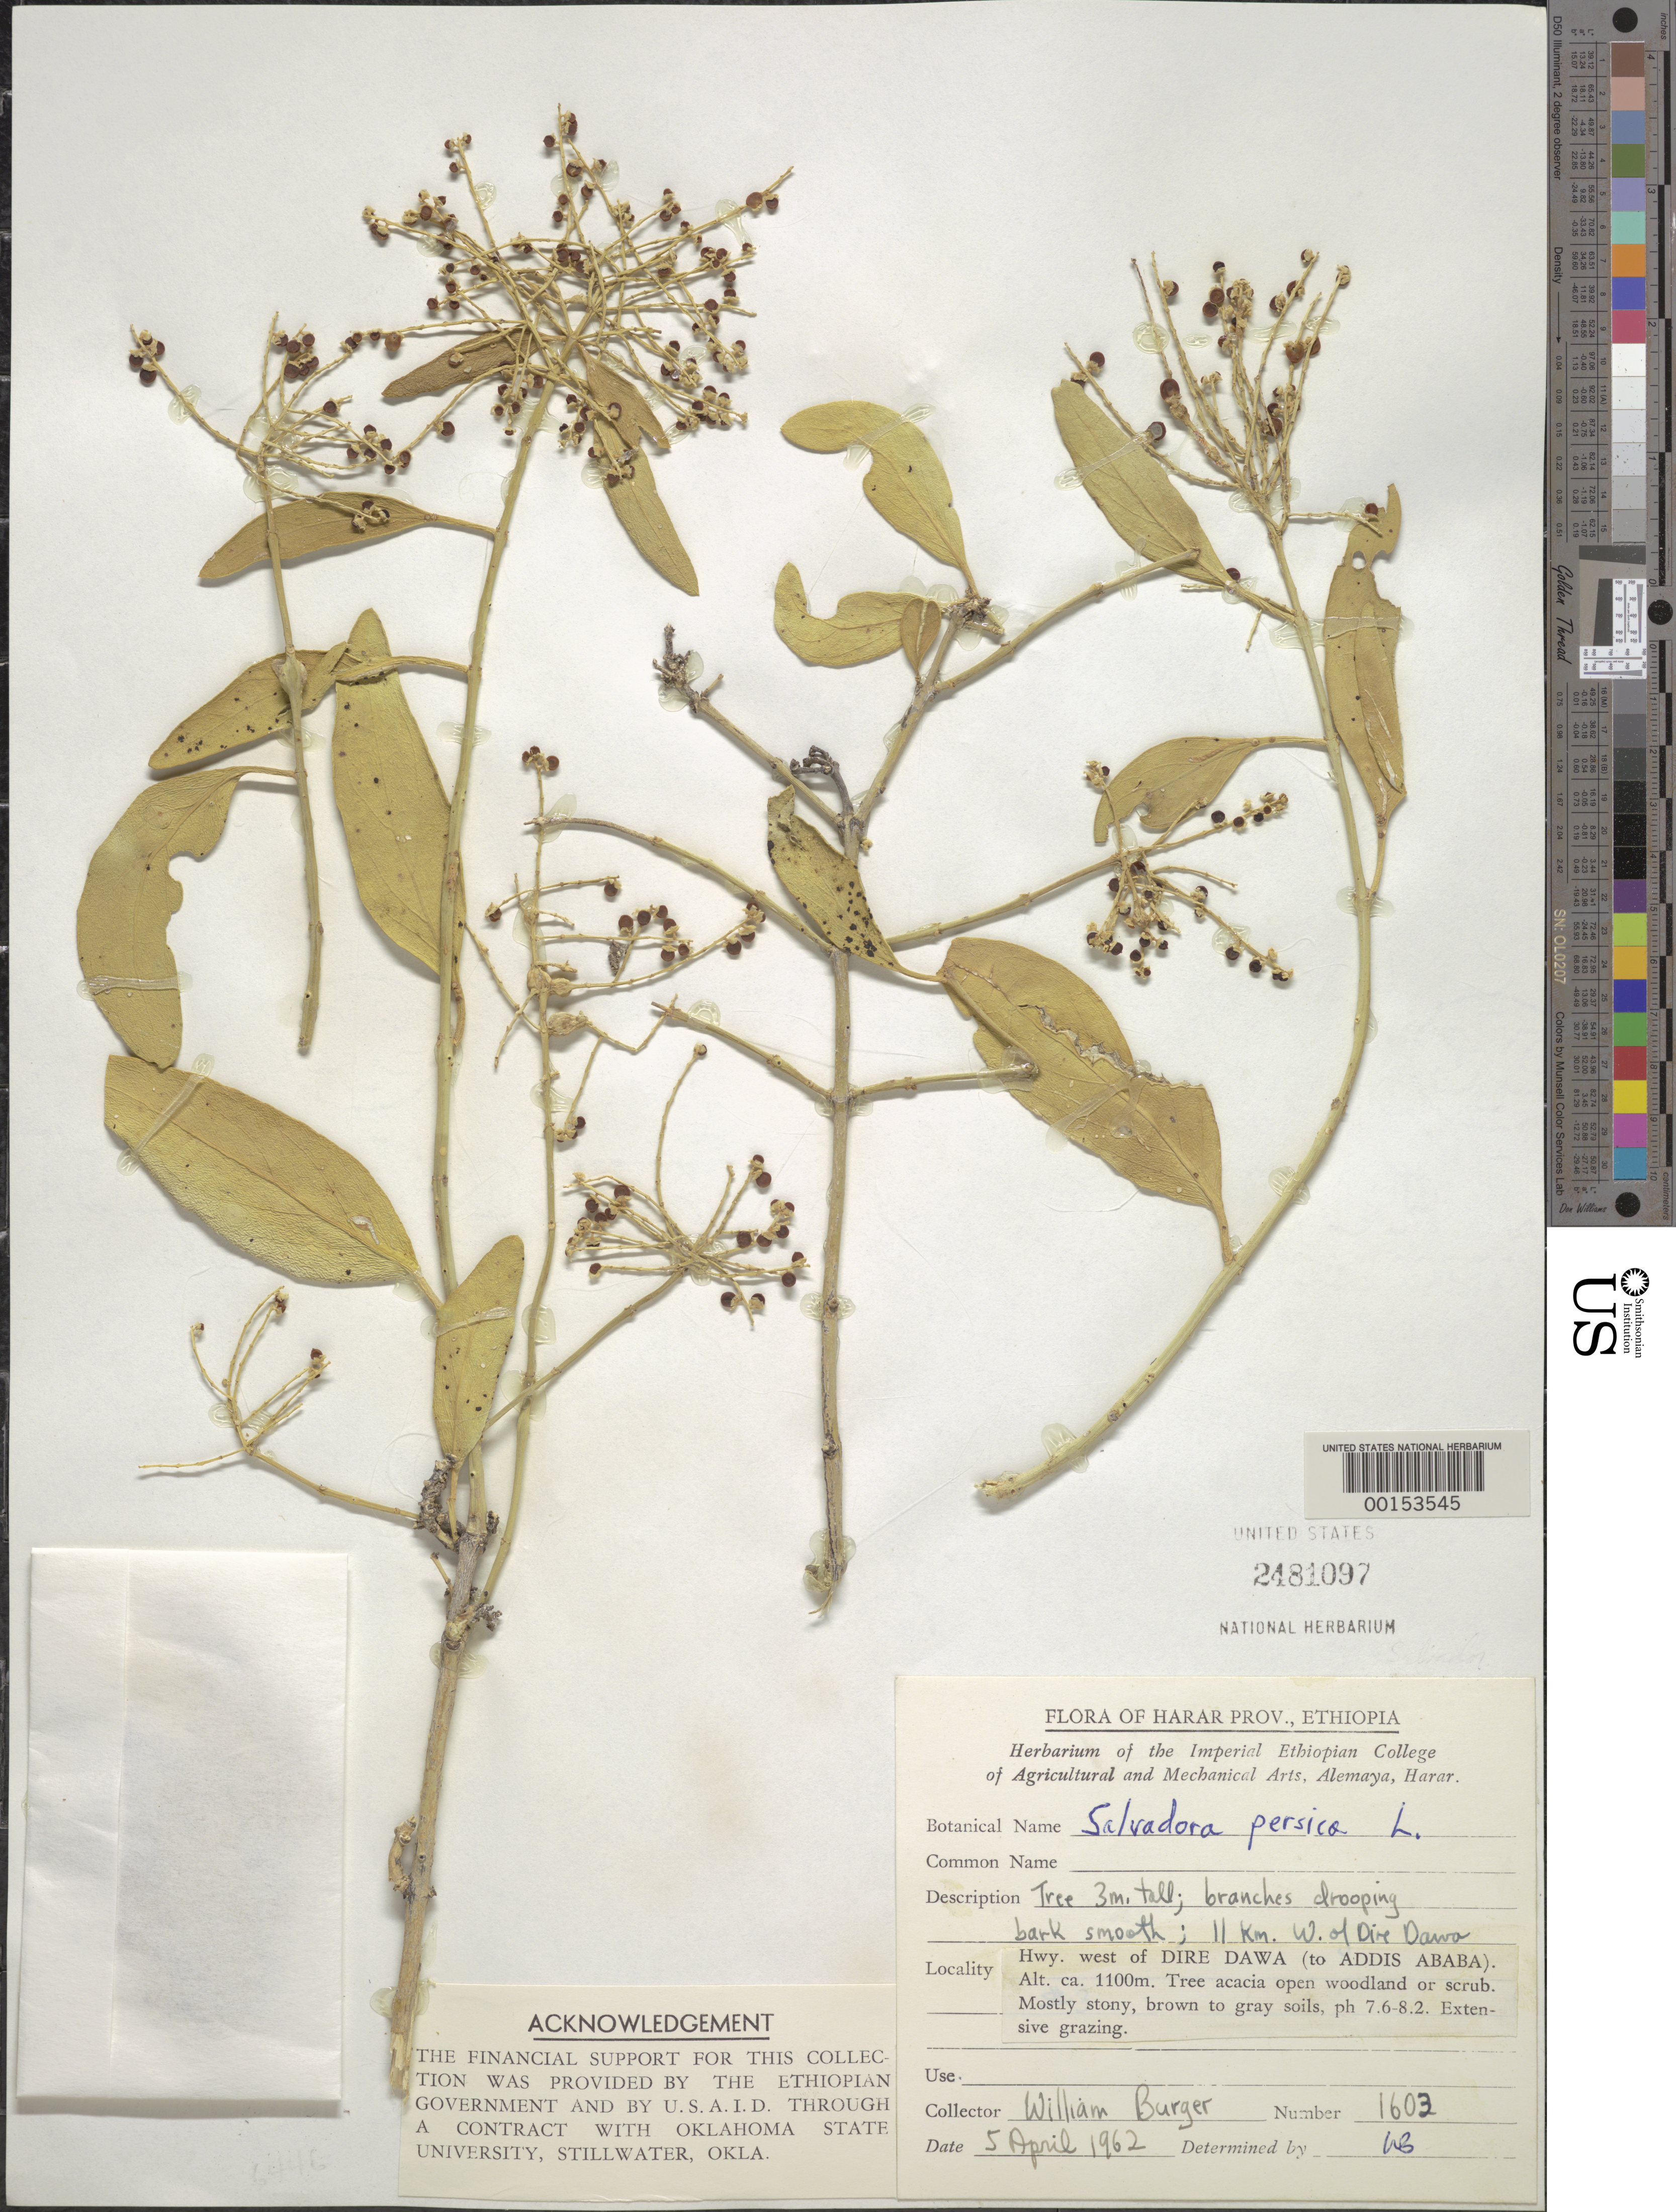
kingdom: Plantae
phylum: Tracheophyta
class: Magnoliopsida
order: Brassicales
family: Salvadoraceae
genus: Salvadora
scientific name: Salvadora persica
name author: L.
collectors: W. Burger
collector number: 1603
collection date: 1962-04-05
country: Ethiopia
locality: Harar Prov. 11 Km. W. of Dire Dawa. Hwy. west of Dire Dawa (to Addis Ababa).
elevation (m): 1100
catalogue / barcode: US 2481097